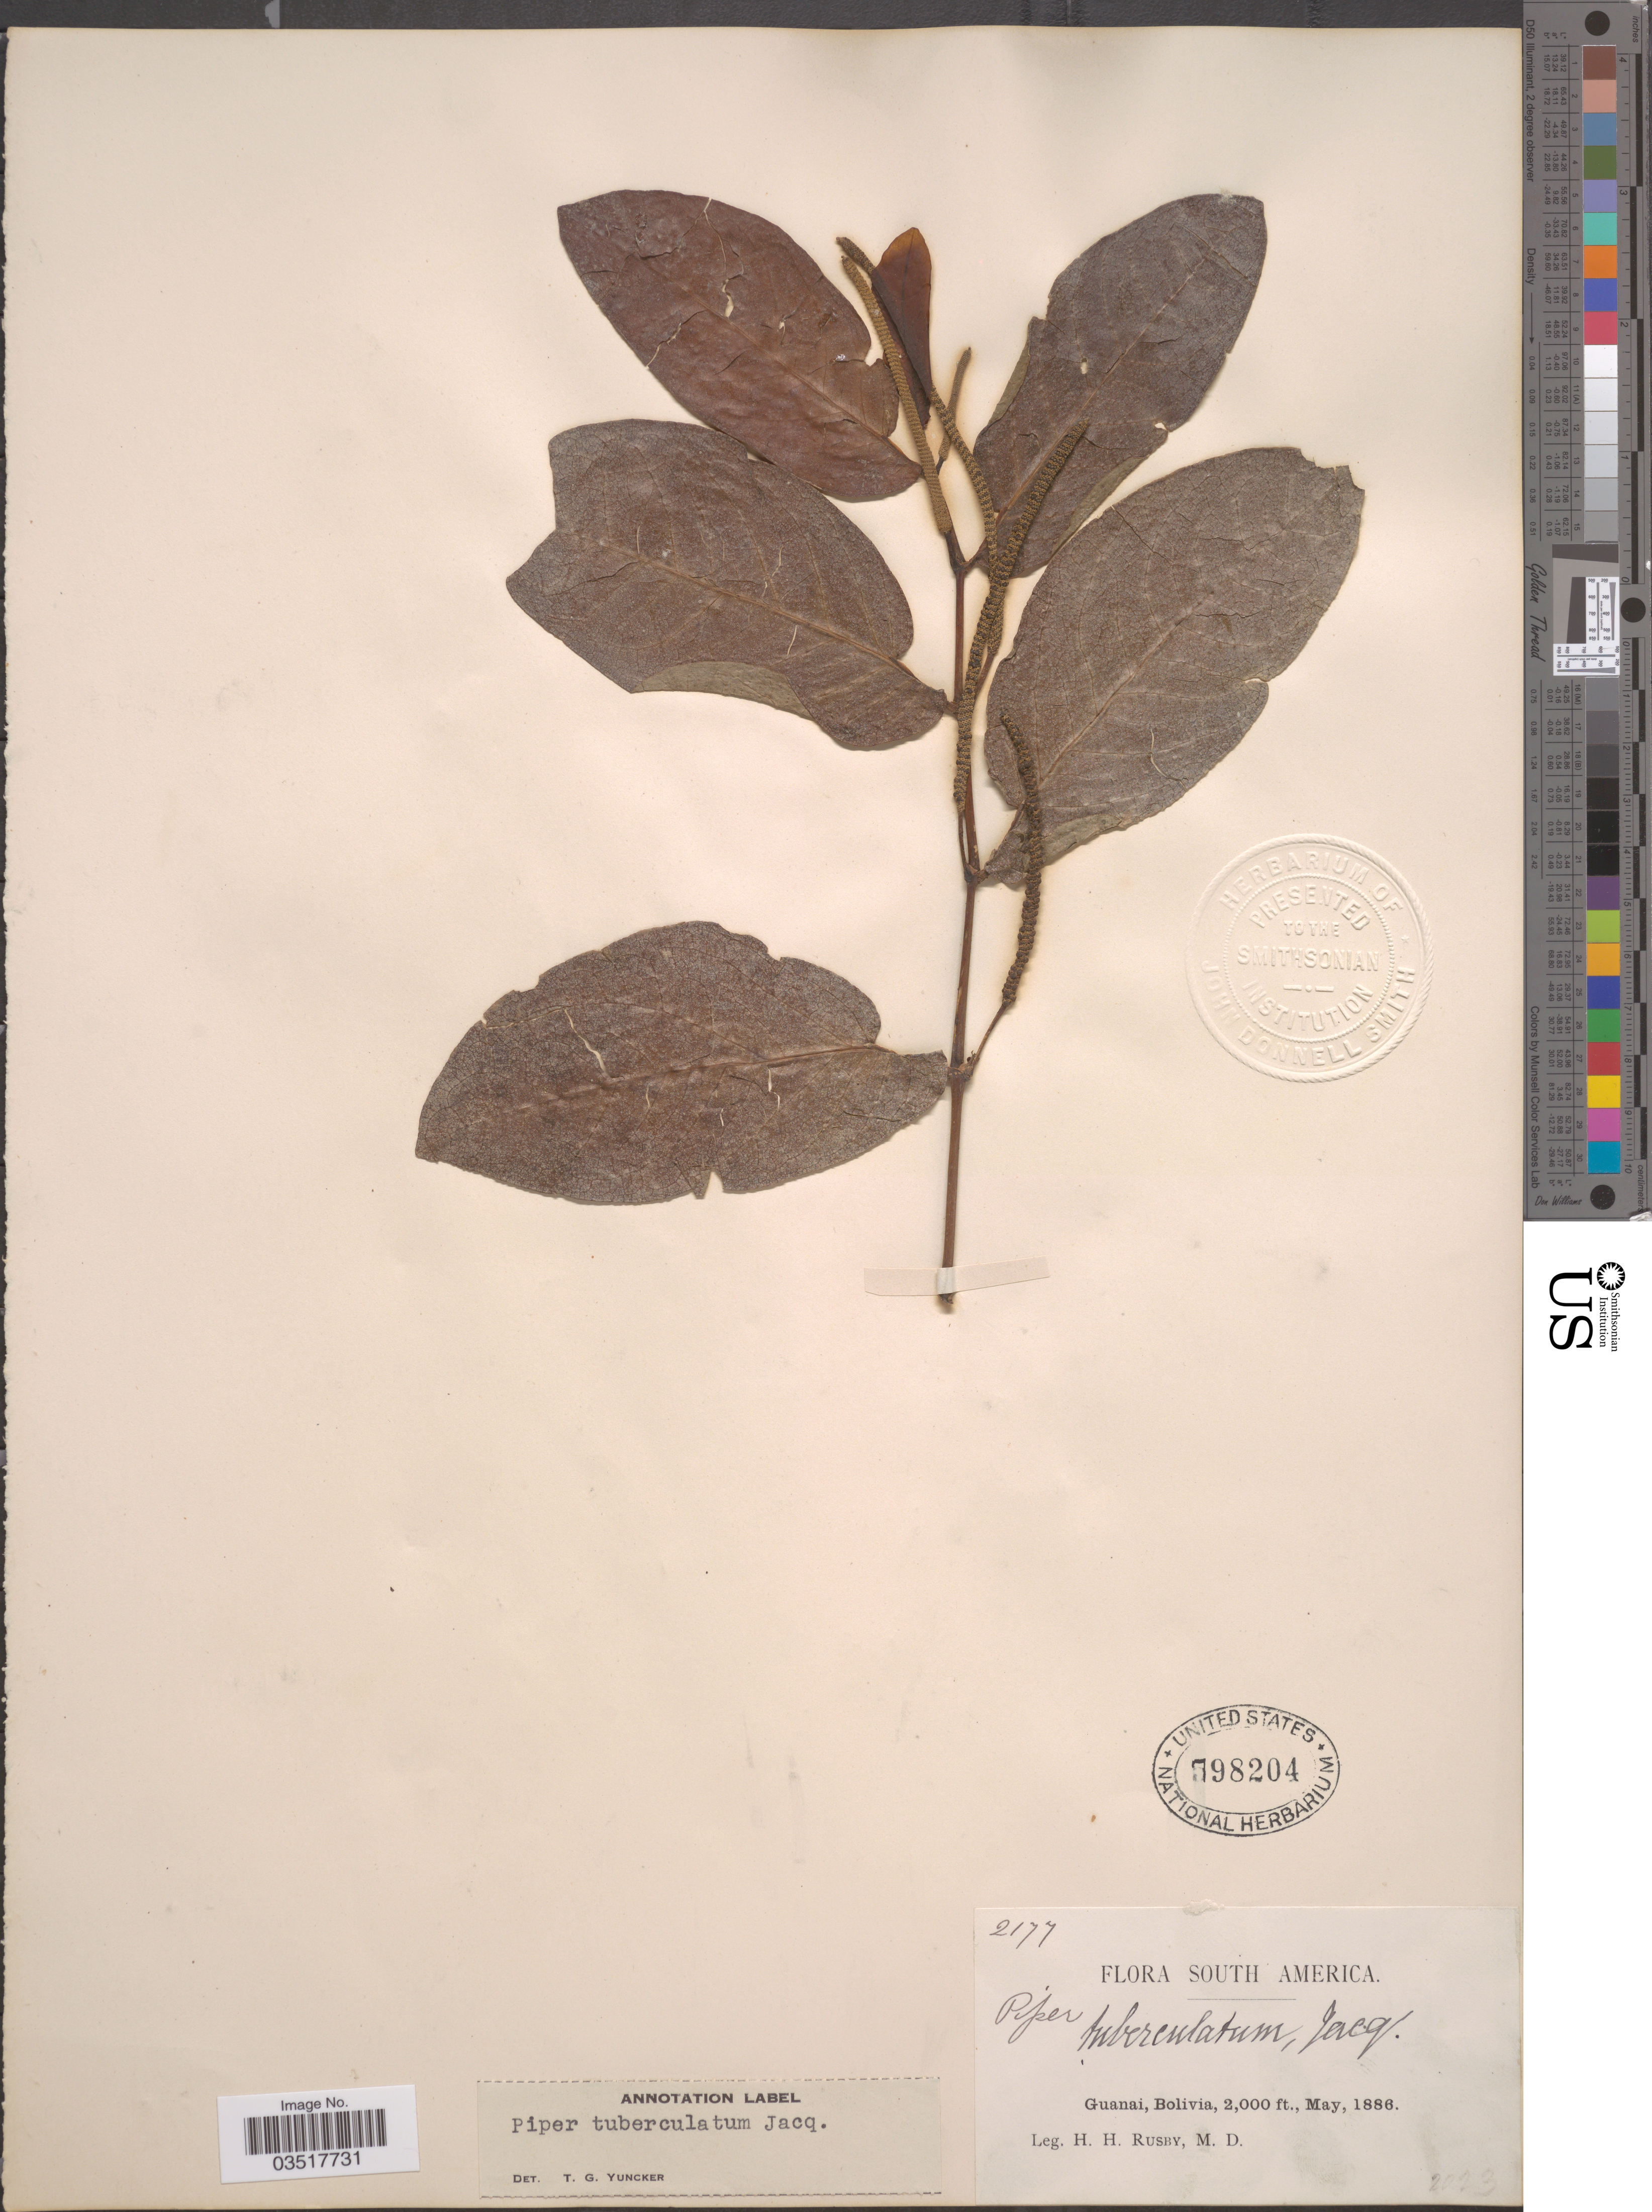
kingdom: Plantae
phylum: Tracheophyta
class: Magnoliopsida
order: Piperales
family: Piperaceae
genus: Piper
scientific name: Piper tuberculatum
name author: Jacq.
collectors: H. H. Rusby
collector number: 2177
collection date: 1886-05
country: Bolivia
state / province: La Páz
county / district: Larecaja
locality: Guanay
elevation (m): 610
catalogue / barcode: US 798204